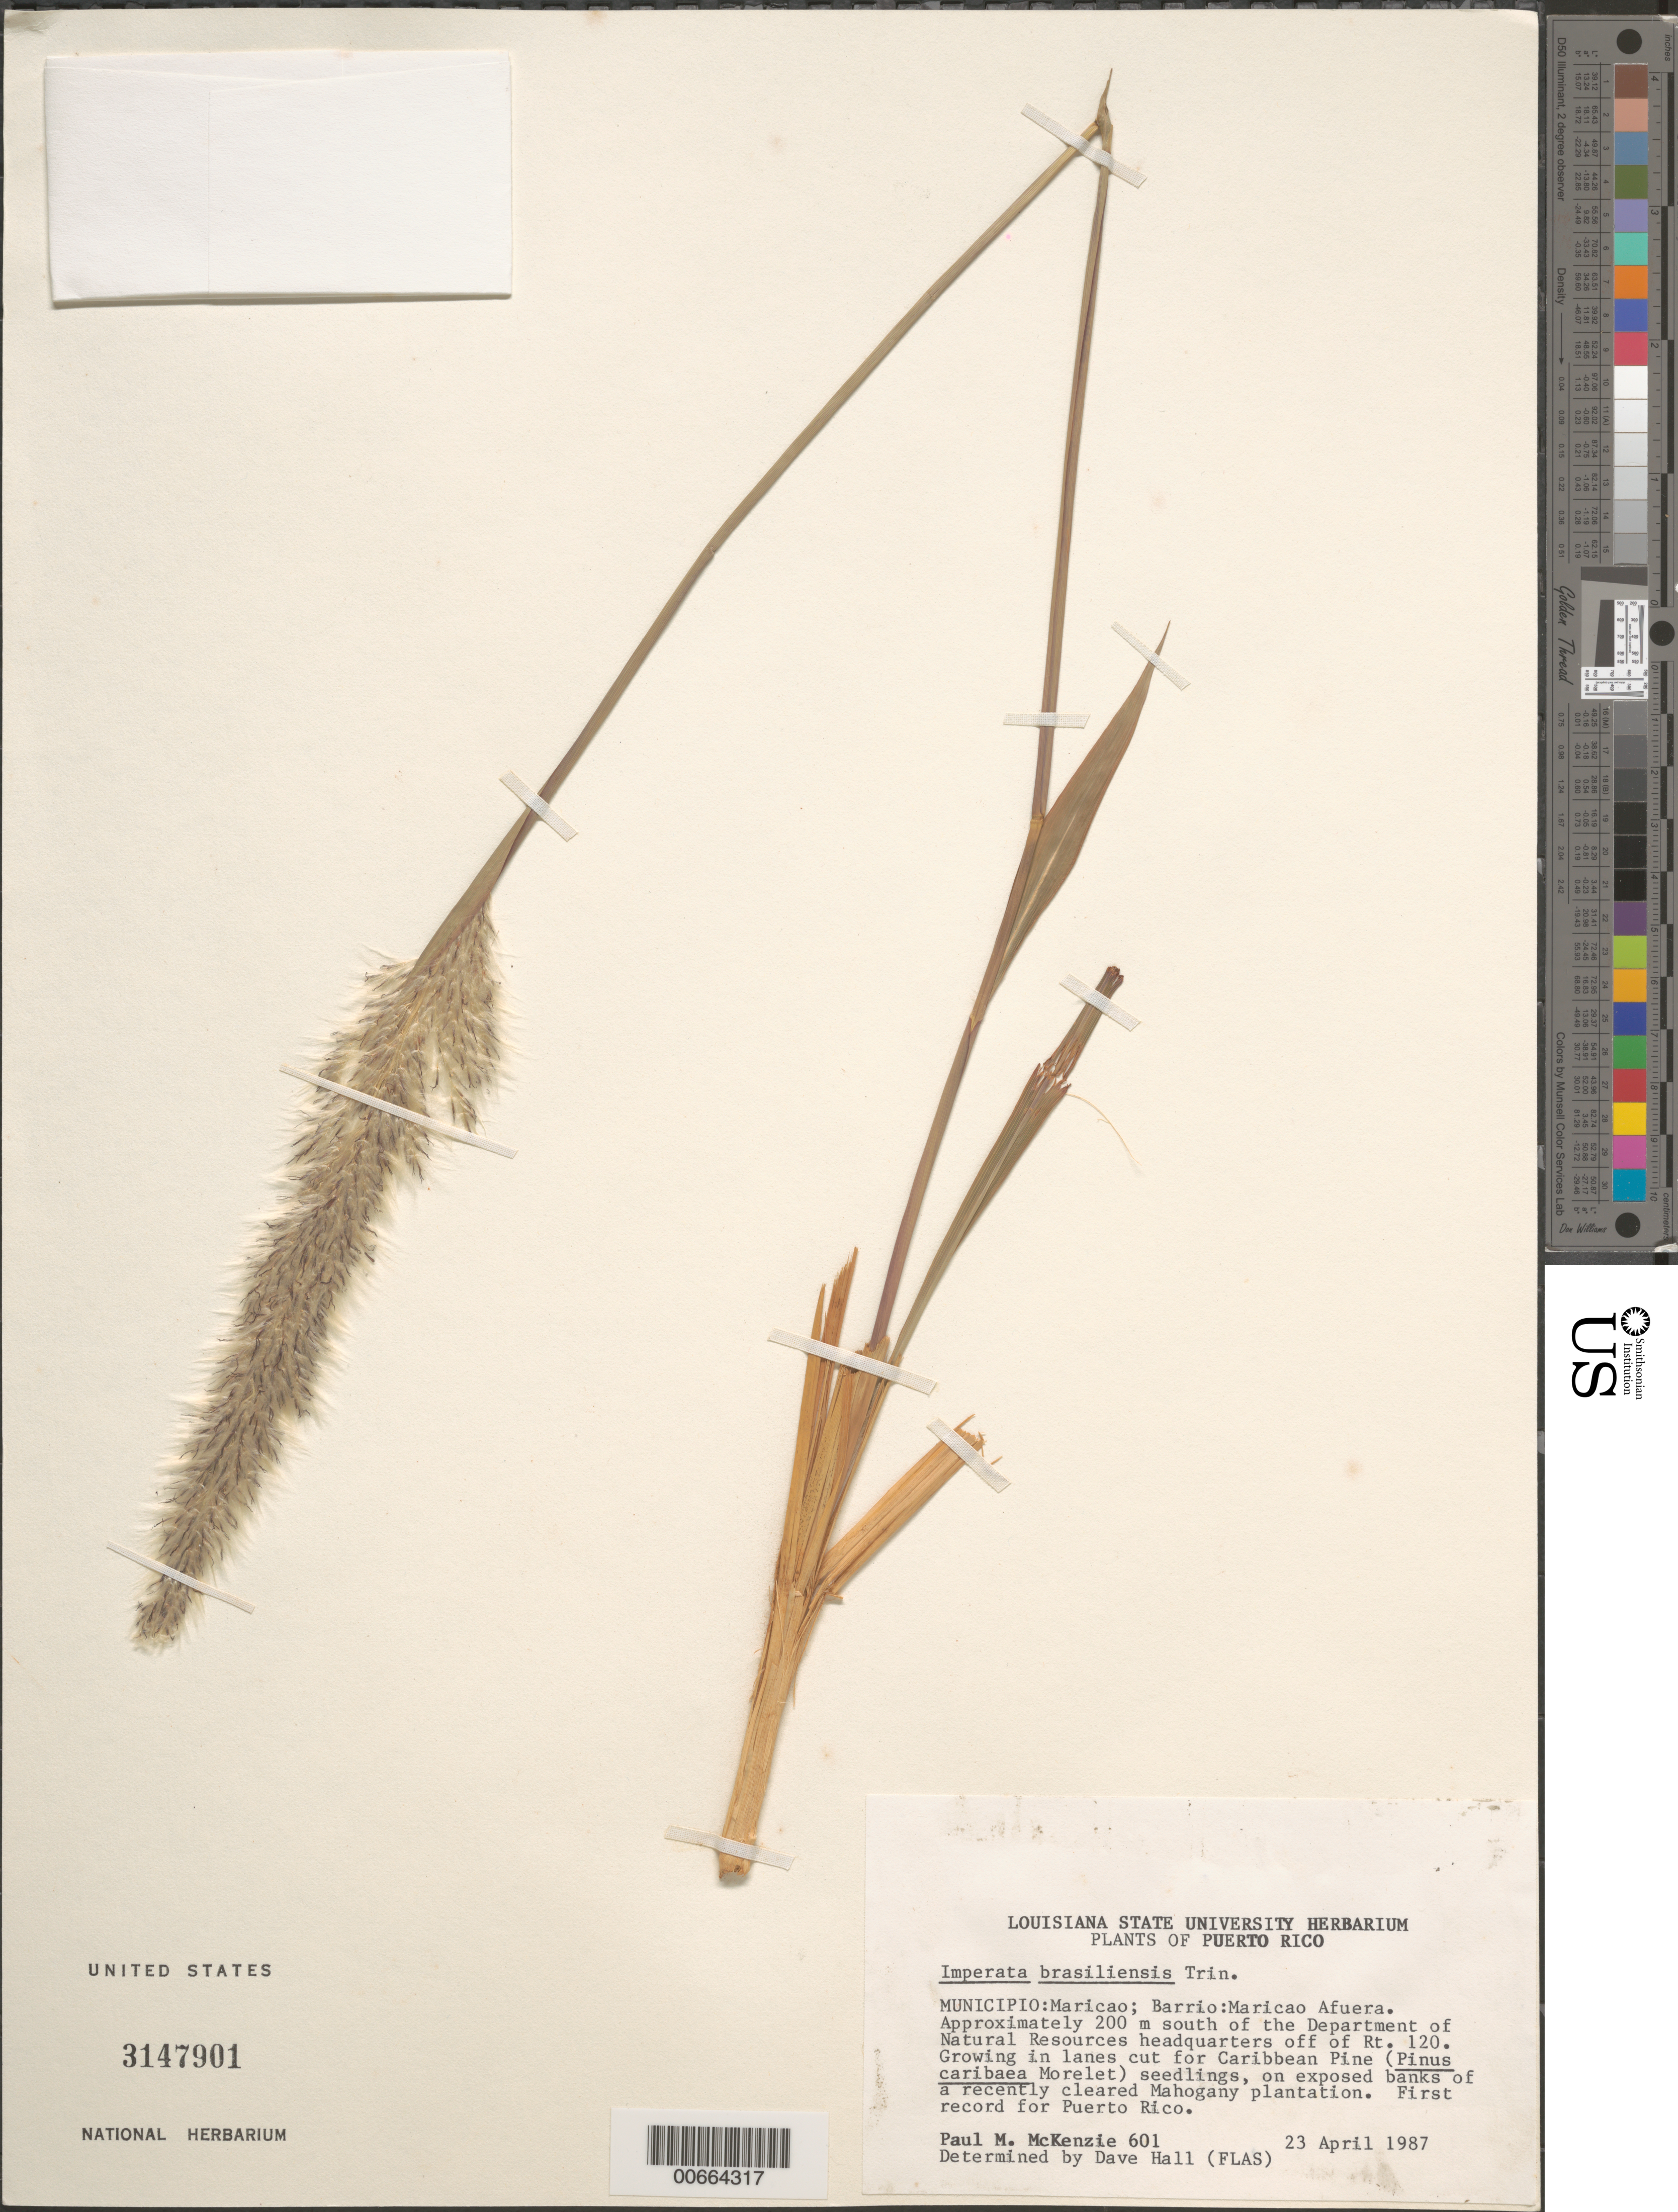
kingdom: Plantae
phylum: Tracheophyta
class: Liliopsida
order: Poales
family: Poaceae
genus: Imperata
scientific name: Imperata brasiliensis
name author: Trin.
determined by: Hall, D.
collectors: P. McKenzie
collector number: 601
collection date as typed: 23 Apr 1987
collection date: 1987-04-23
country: Puerto Rico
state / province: Maricao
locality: Barrio Maricao Afuera: appr. 200 m S of the Dep. Of Natural Resources headquarters off of rte 120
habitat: Growing in lanes cut for Caribbean Pine (Pinus caribaea) seedlings, on exposed banks of a recently cleared Mahogany plant.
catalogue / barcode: US 3147901